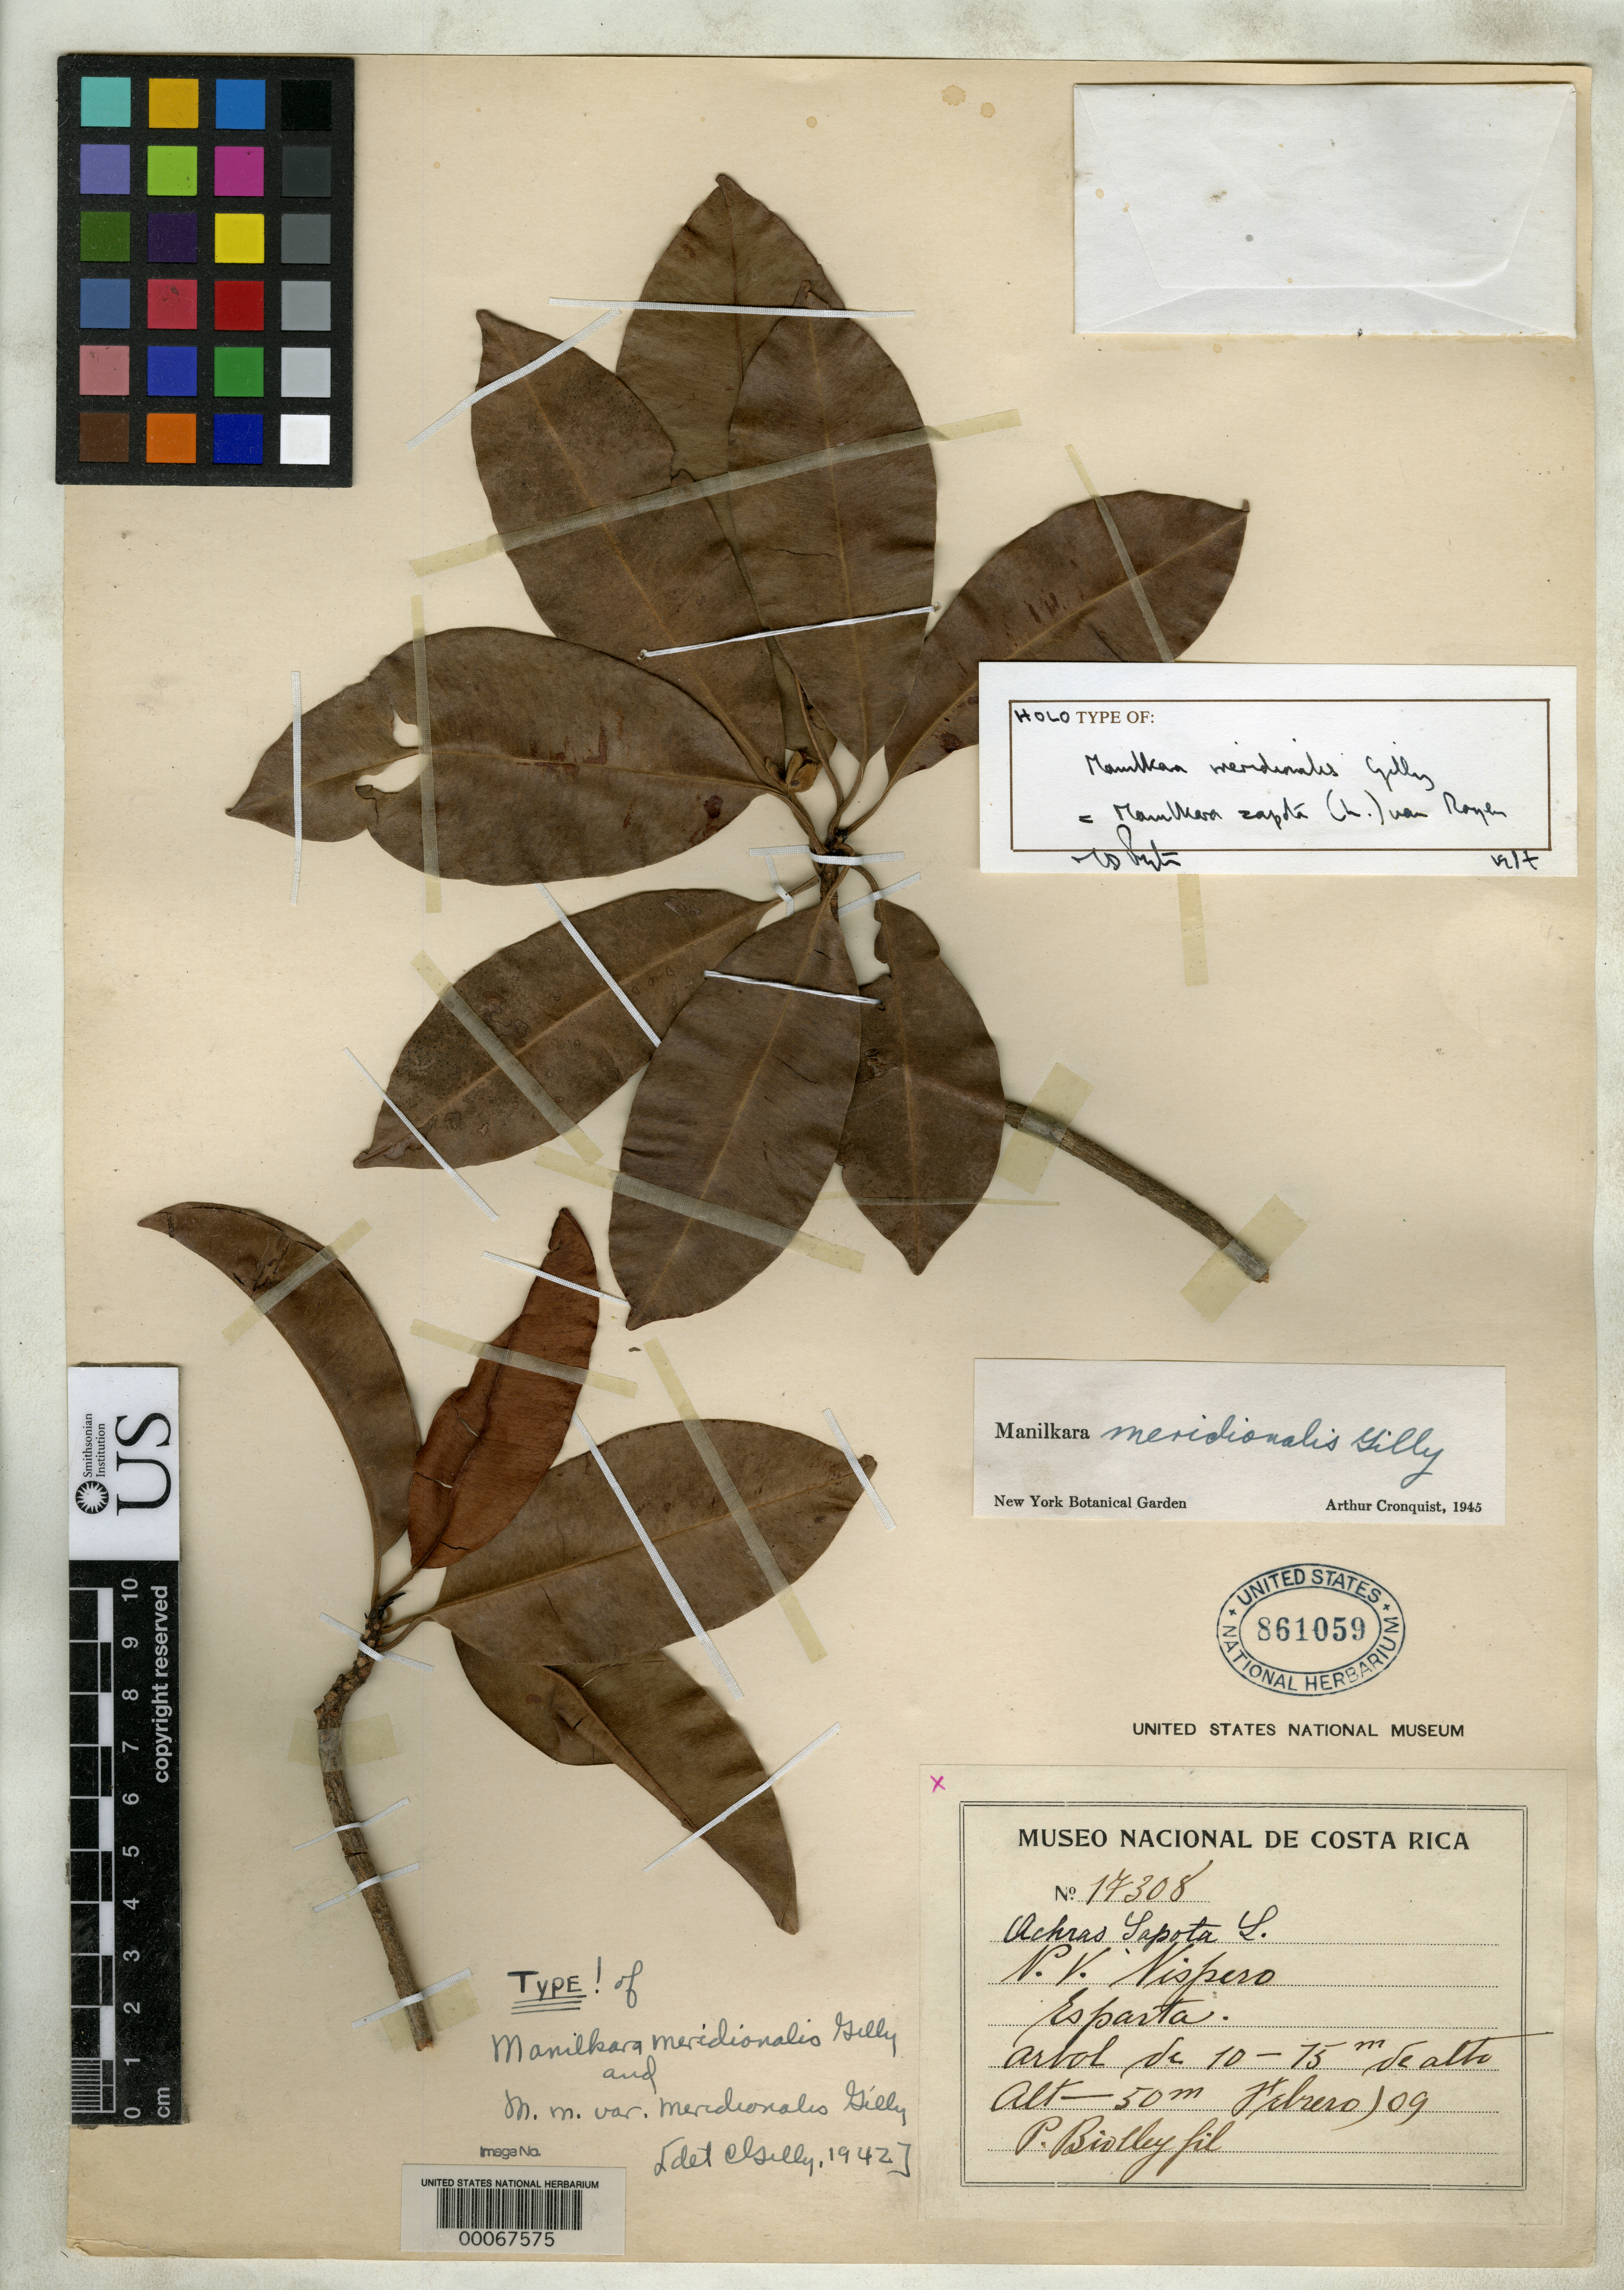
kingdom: Plantae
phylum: Tracheophyta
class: Magnoliopsida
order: Ericales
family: Sapotaceae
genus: Manilkara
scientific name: Manilkara meridionalis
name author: Gilly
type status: Holotype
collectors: P. Biolley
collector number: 17308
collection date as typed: Feb 1909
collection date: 1909-02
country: Costa Rica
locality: Esparta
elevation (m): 50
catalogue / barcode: US 861059